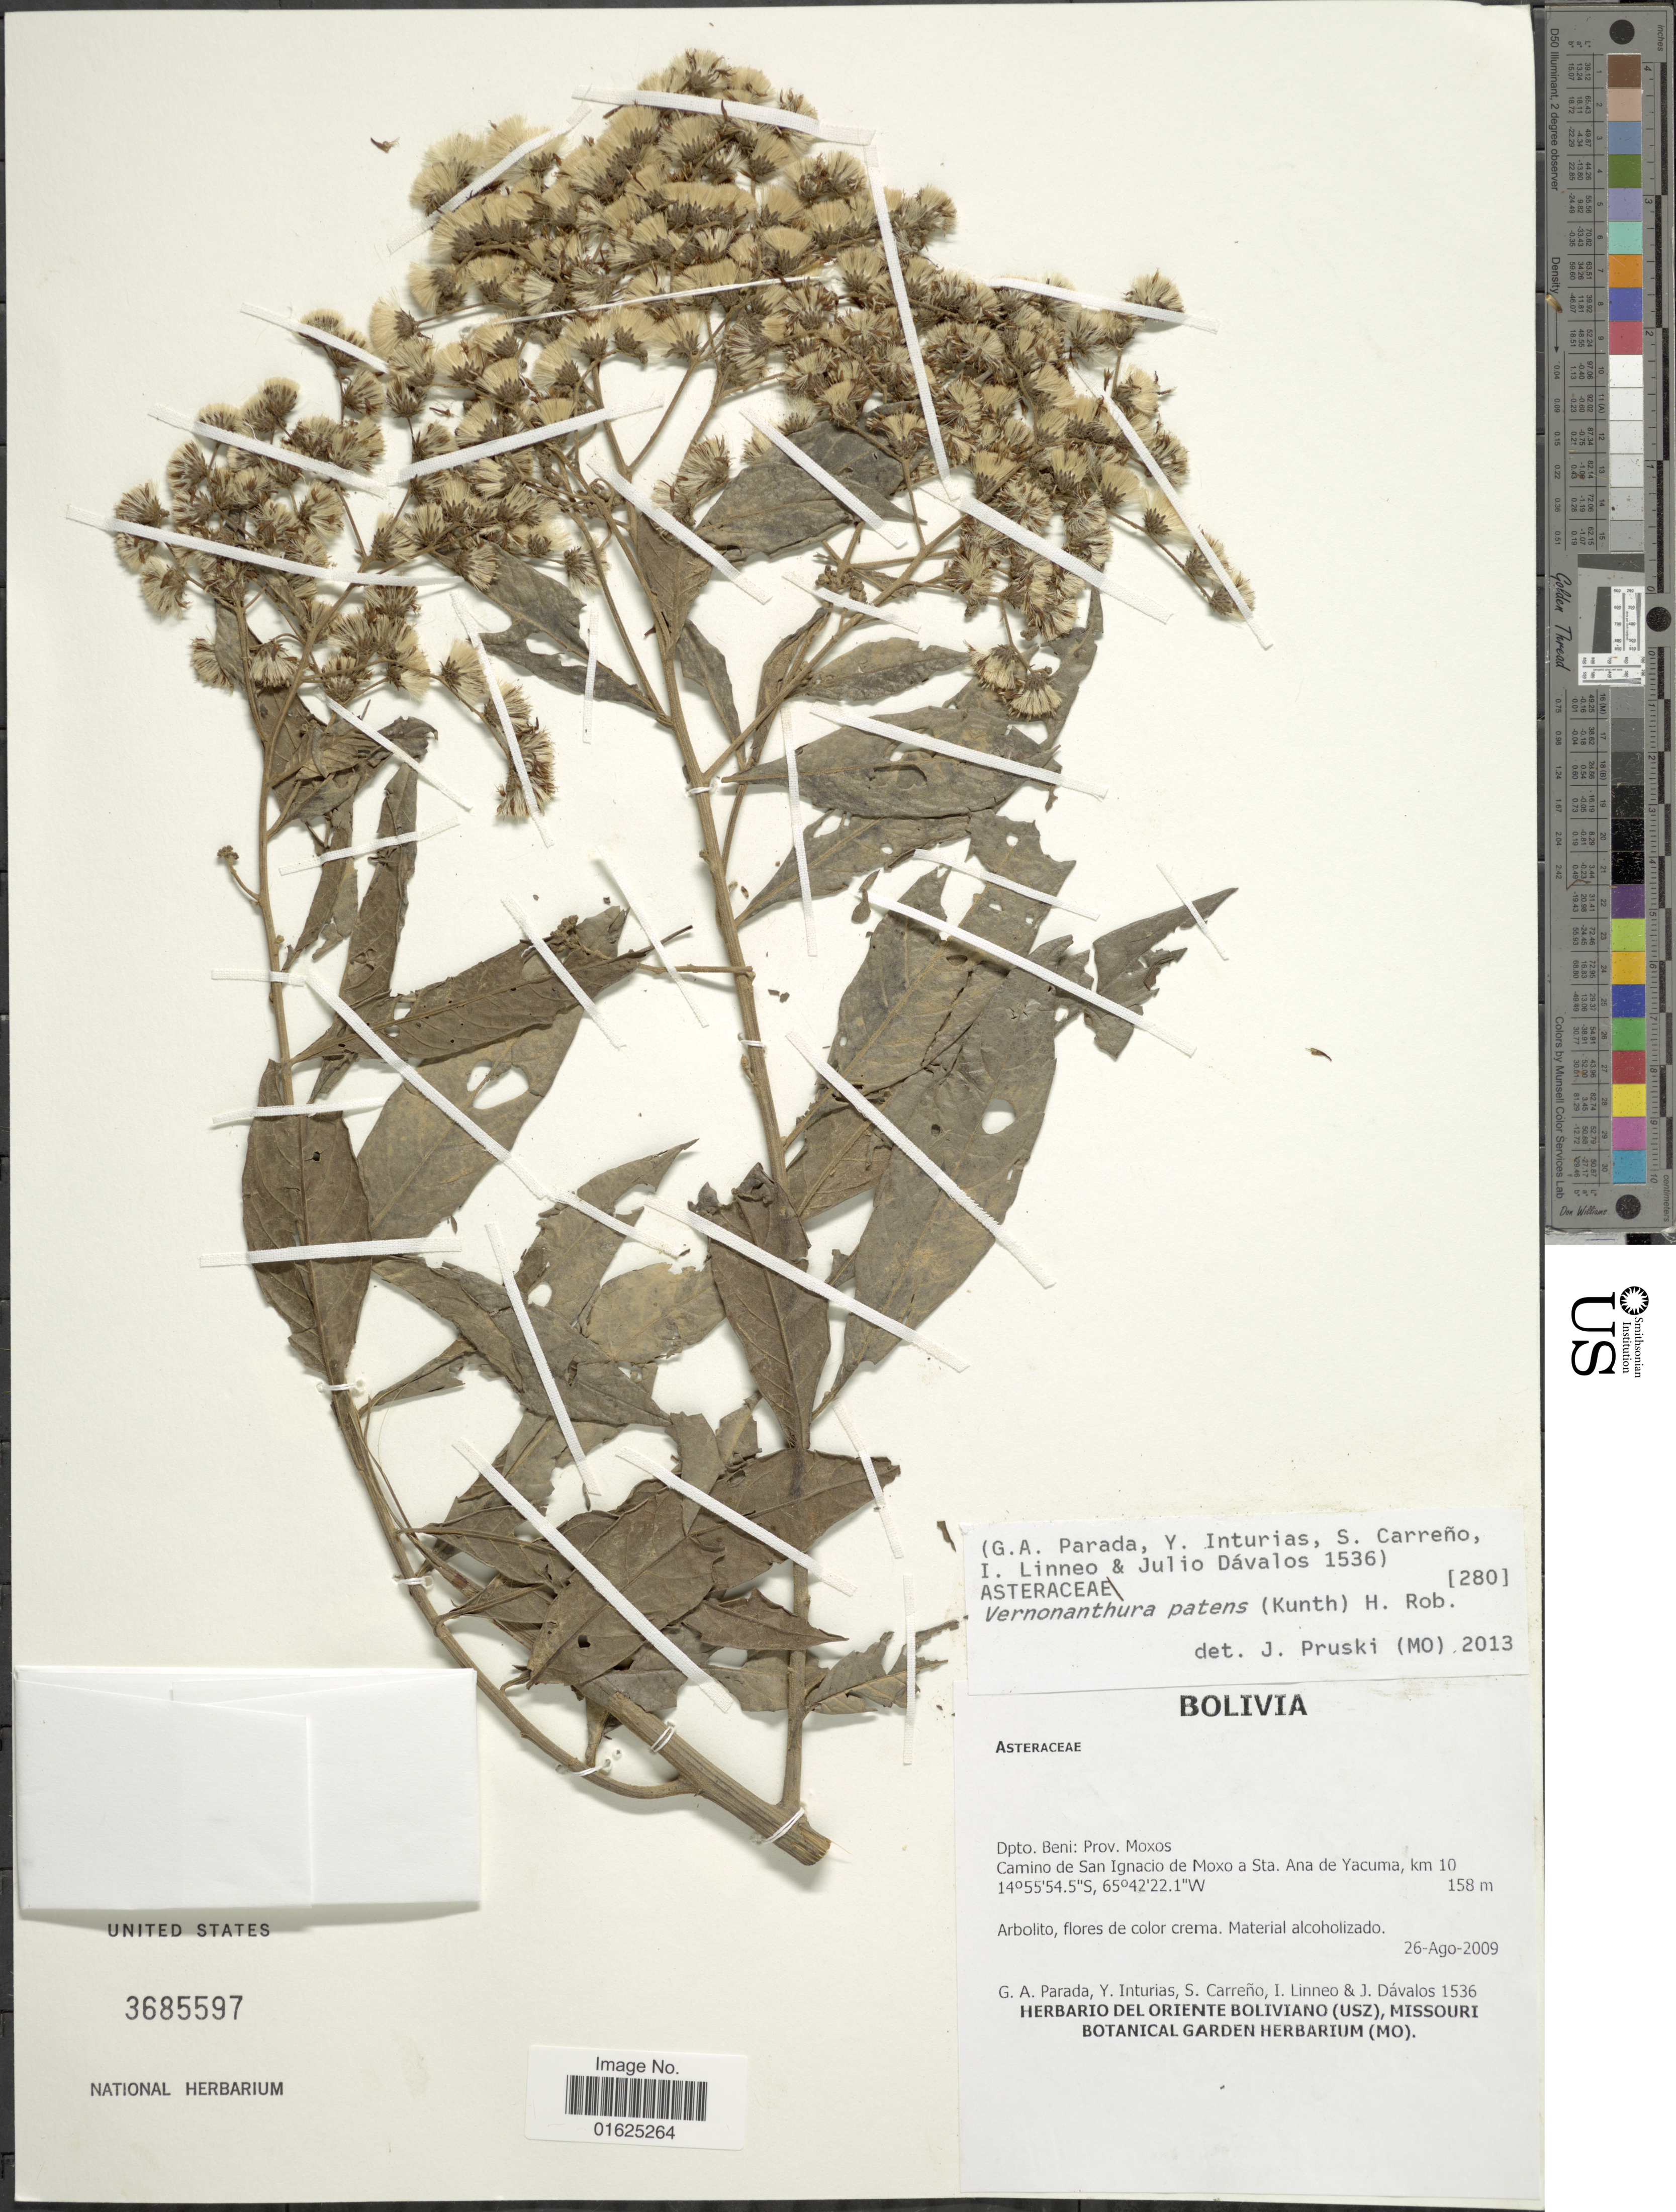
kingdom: Plantae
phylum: Tracheophyta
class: Magnoliopsida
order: Asterales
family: Asteraceae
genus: Vernonanthura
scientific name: Vernonanthura patens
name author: (Kunth) H. Rob.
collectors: G. Parada, Y. Inturias, S. Carreno, I. Linneo & J. Davalos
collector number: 1536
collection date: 2009-08-26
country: Bolivia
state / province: Beni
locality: Dpto. Beni: Prov. Moxos, Camino de San Ignacio de Moxo a Sta. Ana de Yacuma, km 10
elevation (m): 158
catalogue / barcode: US 3685597